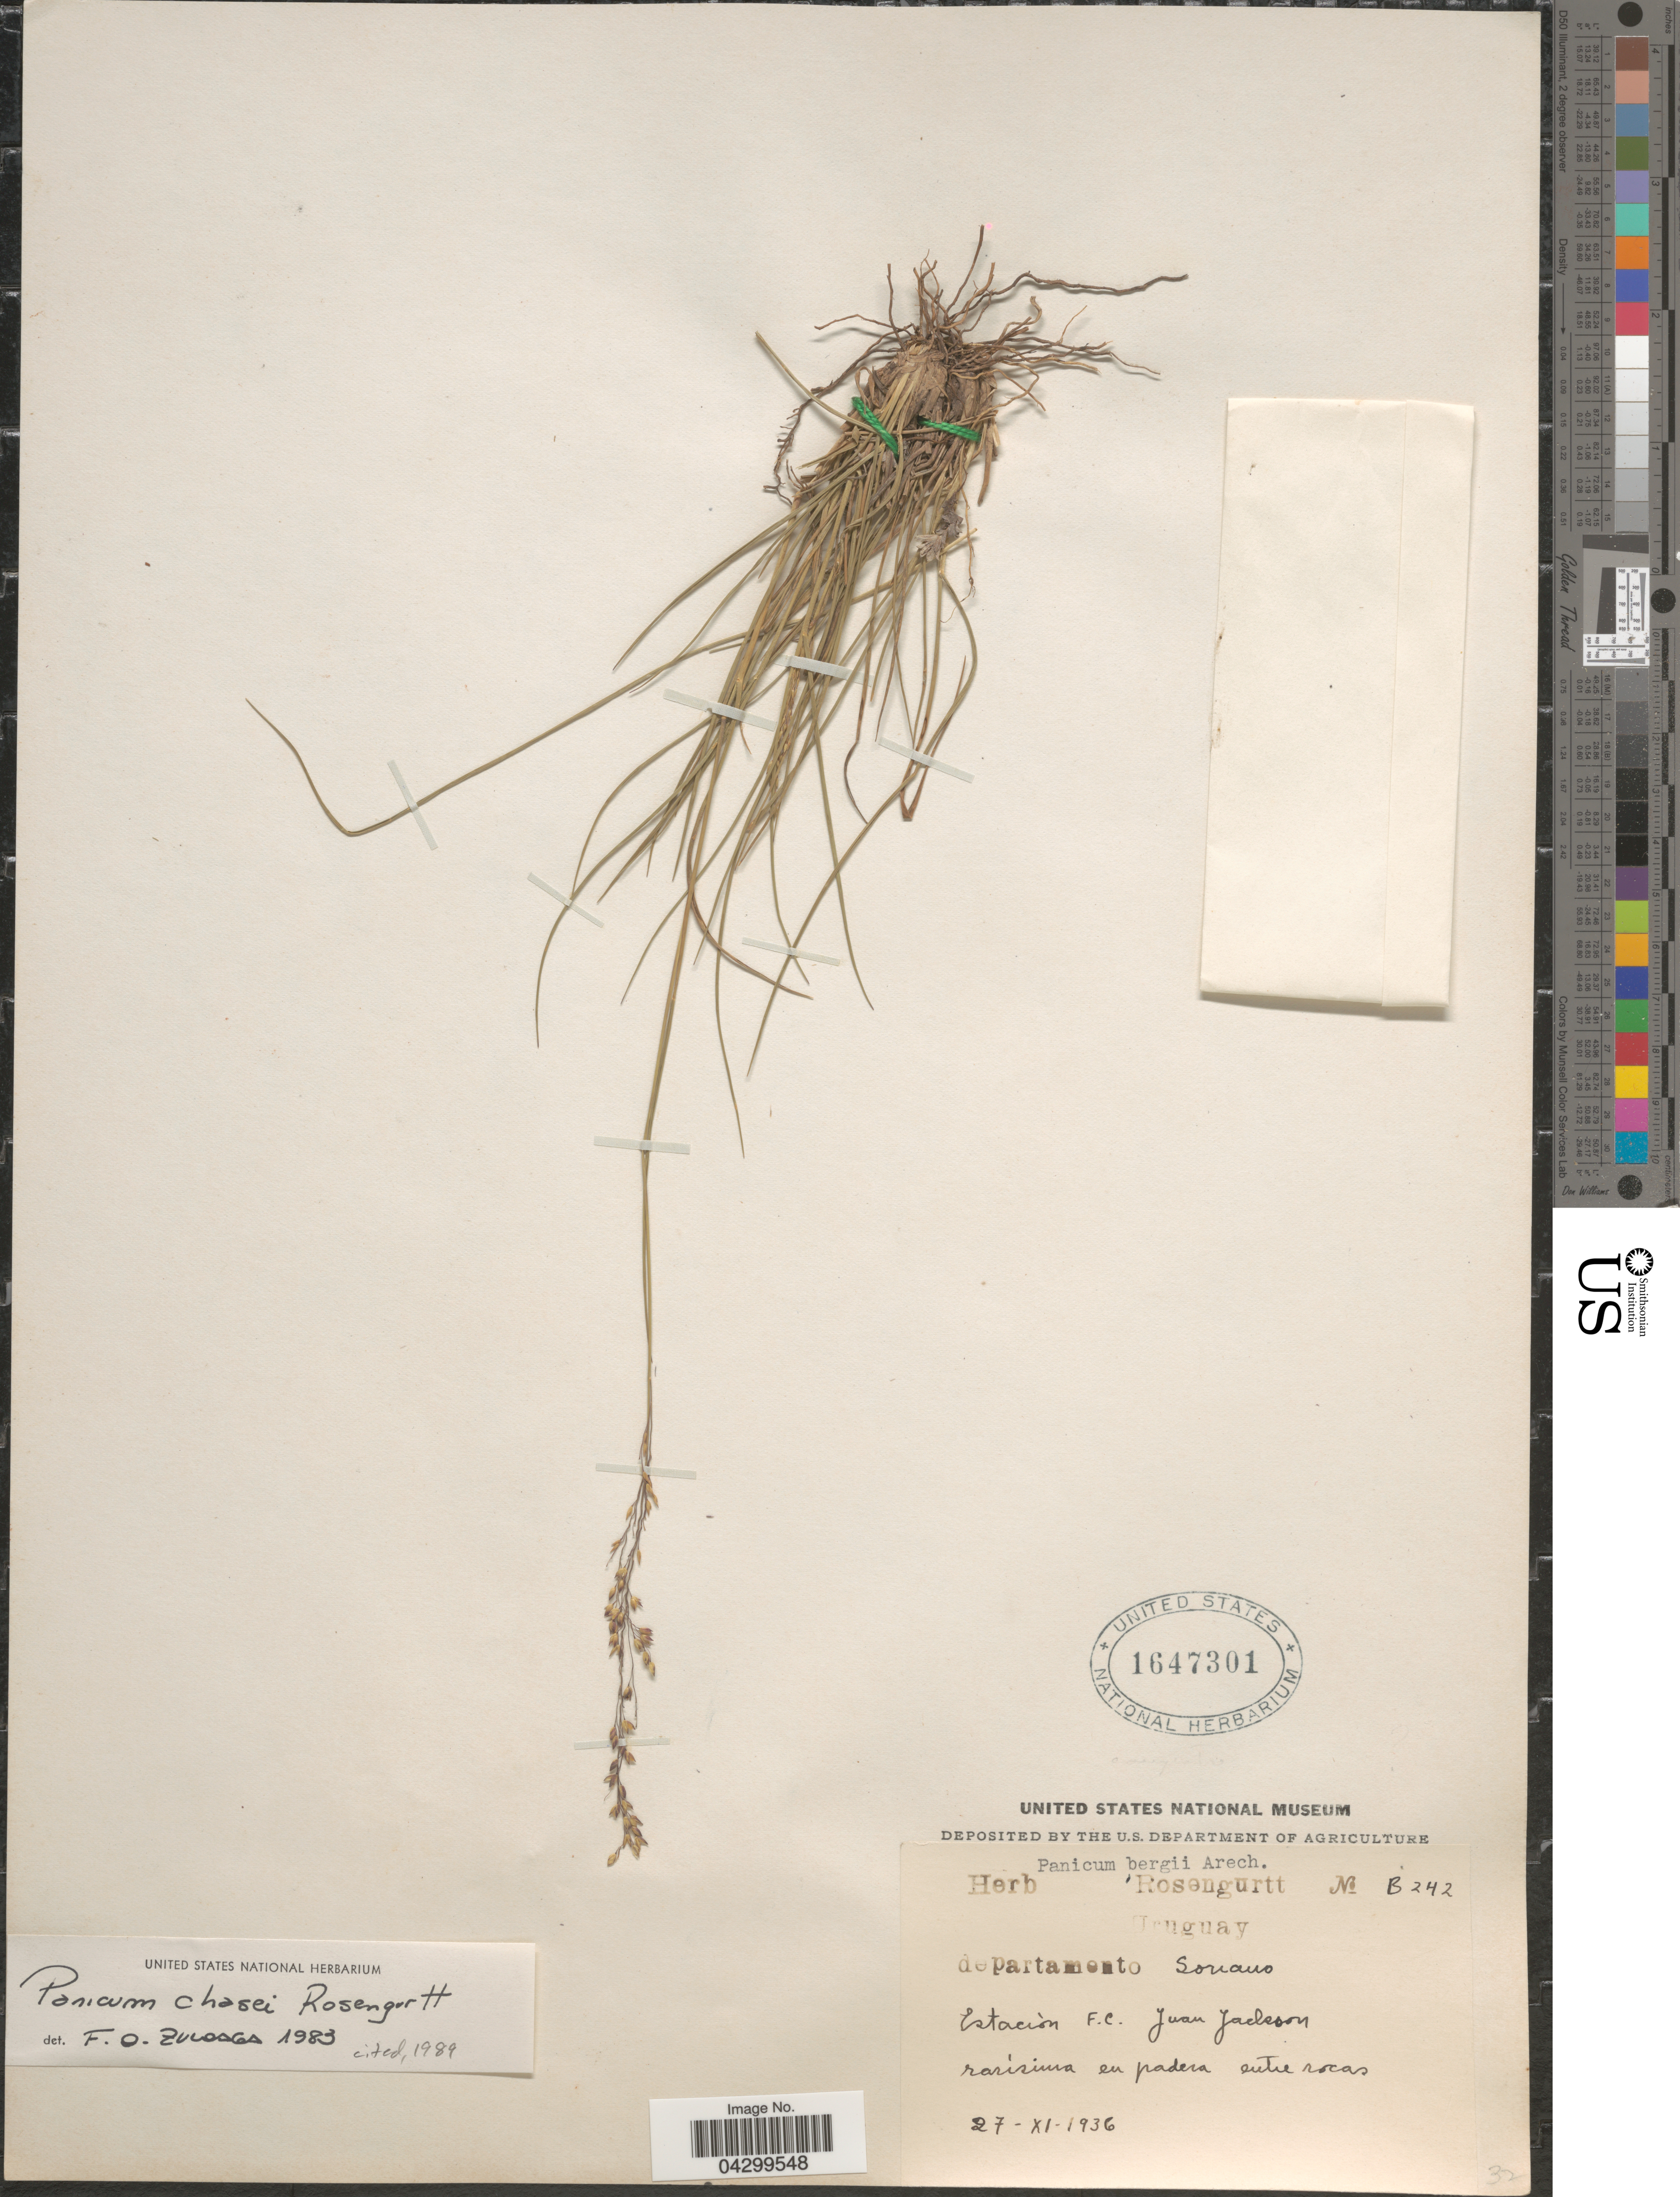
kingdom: Plantae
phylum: Tracheophyta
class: Liliopsida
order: Poales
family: Poaceae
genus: Panicum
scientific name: Panicum chaseae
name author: Roseng. et al.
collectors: Rosengurtt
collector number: B242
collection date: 1936-11-27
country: Uruguay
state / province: Soriano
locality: Departamento Soriano. Estaciòn F. C. Juan Jackson.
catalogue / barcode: US 1647301